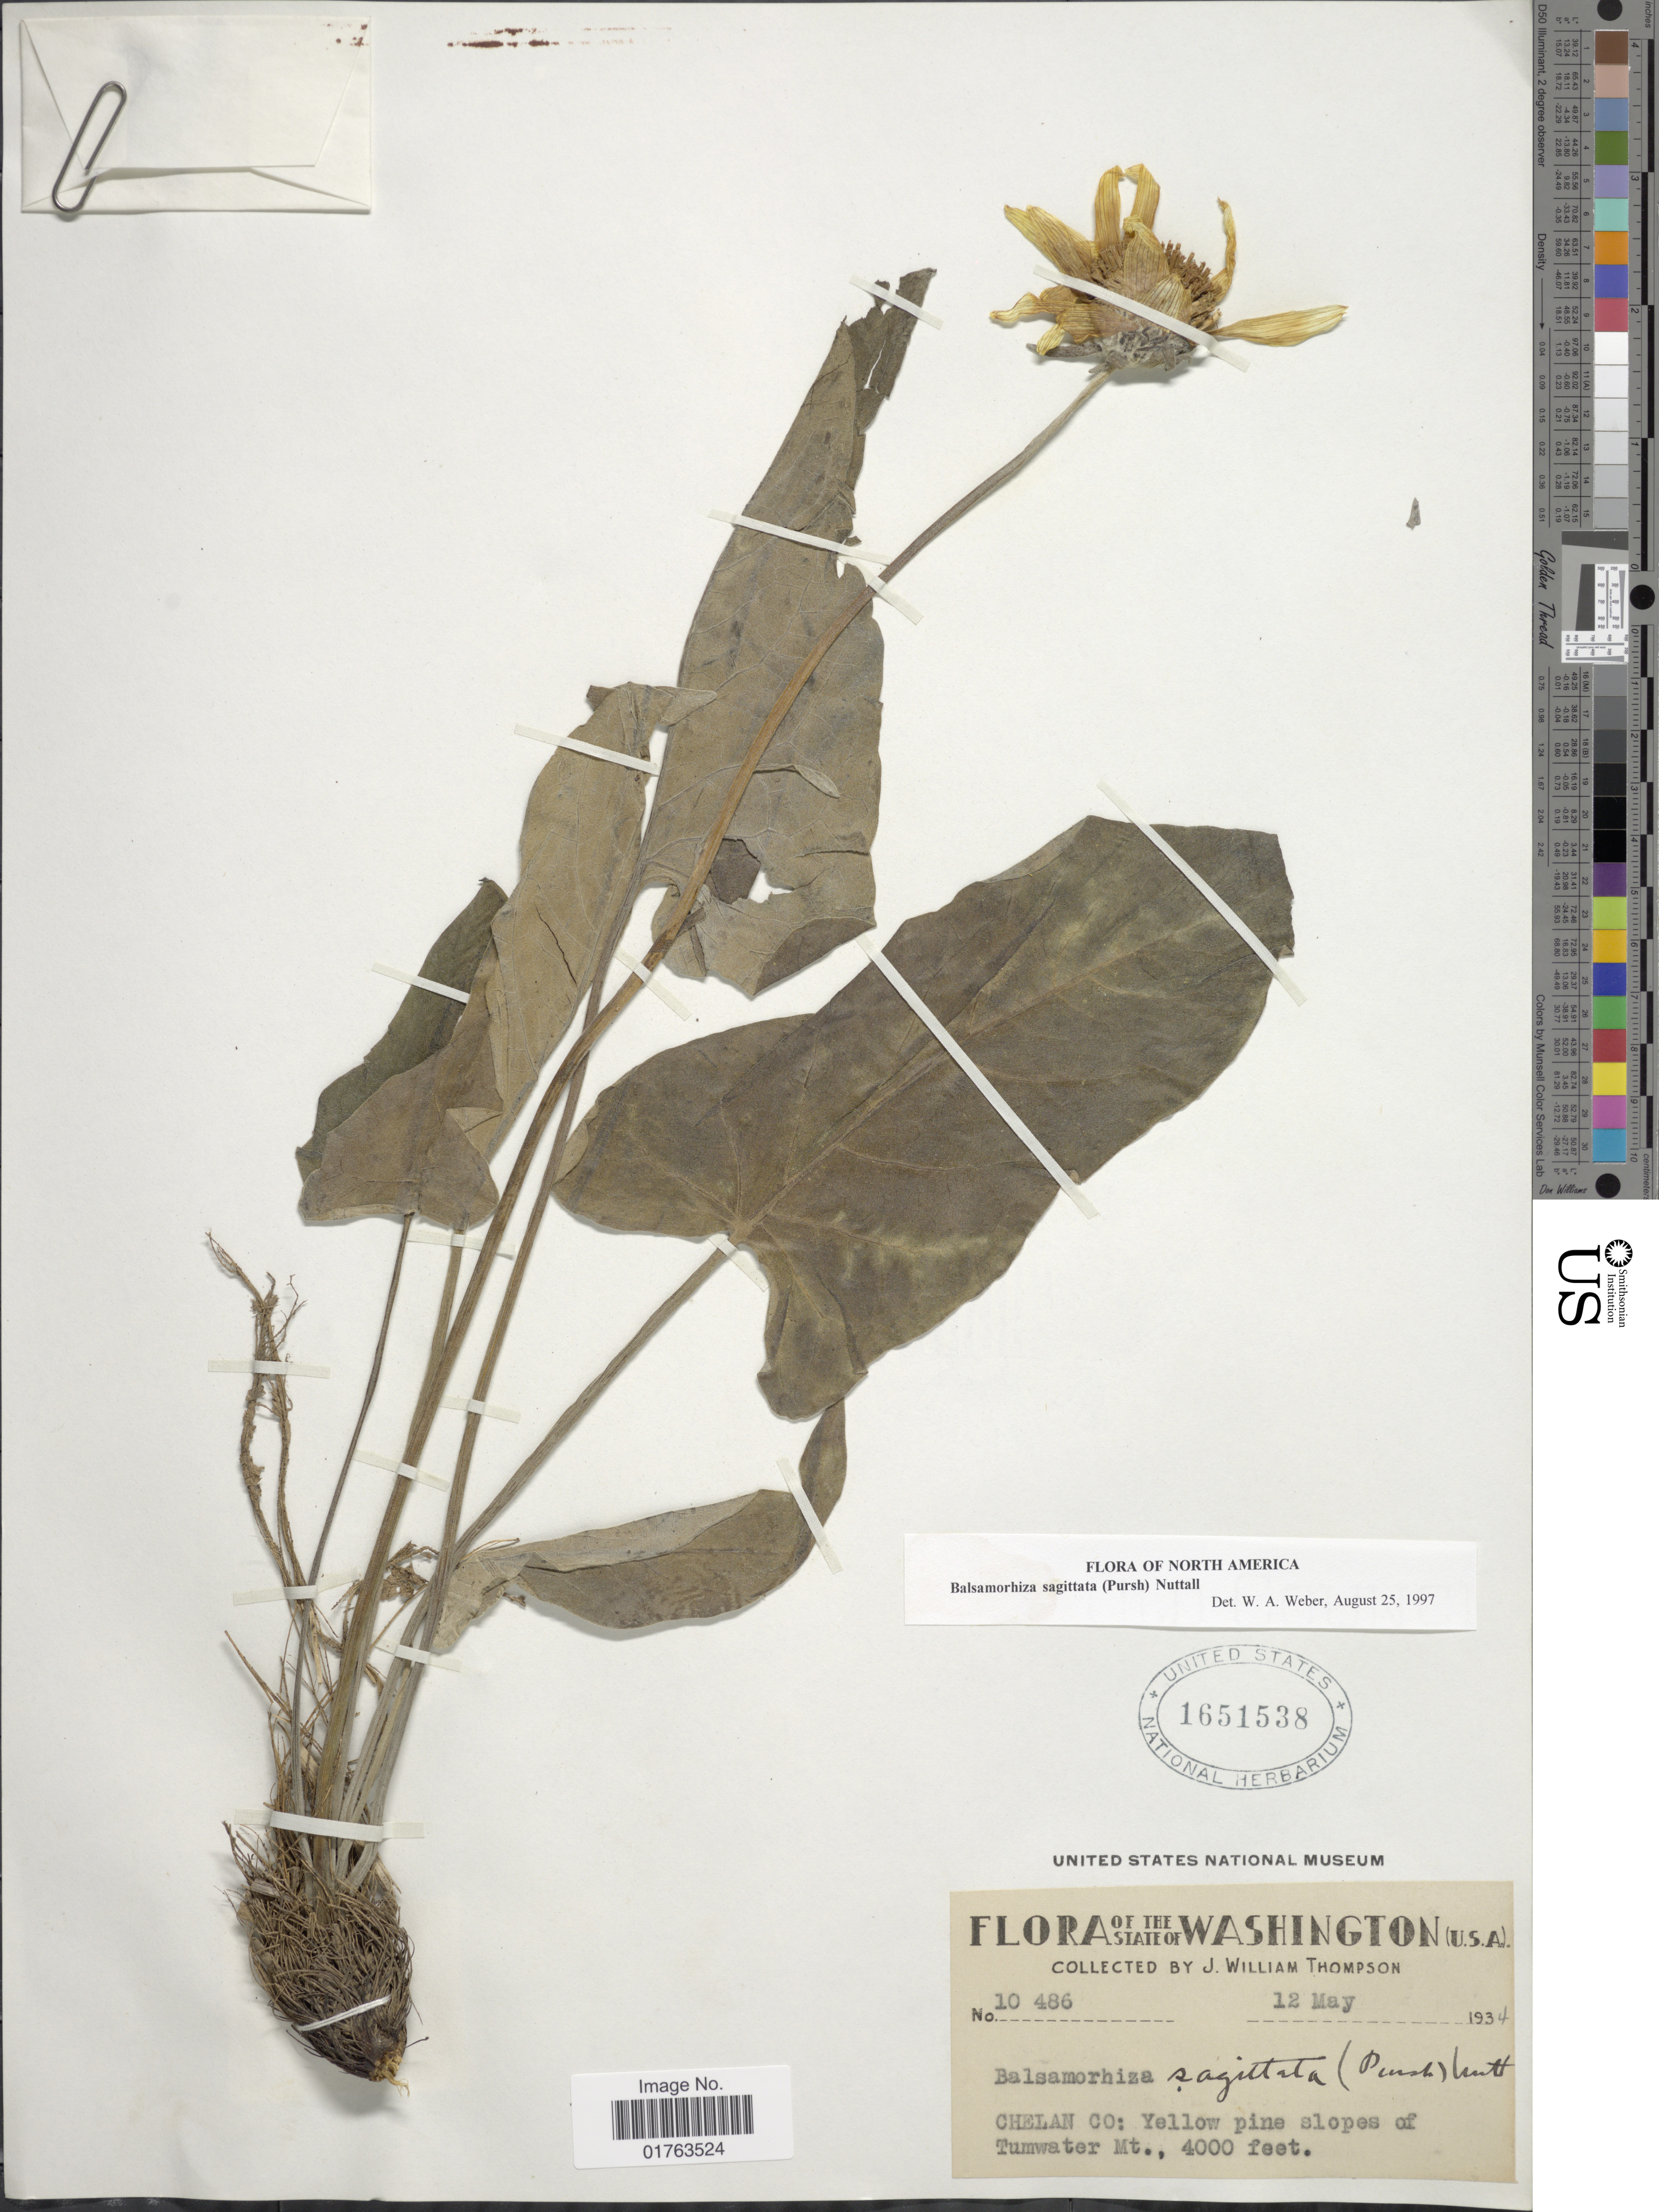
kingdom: Plantae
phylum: Tracheophyta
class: Magnoliopsida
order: Asterales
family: Asteraceae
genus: Balsamorhiza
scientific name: Balsamorhiza sagittata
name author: (Pursh) Nutt.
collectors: J. W. Thompson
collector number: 10486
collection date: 1934-05-12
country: United States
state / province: Washington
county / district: Chelan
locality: Chelan Co: Yellow pine slopes of Tumwater Mt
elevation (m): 1219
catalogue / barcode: US 1651538